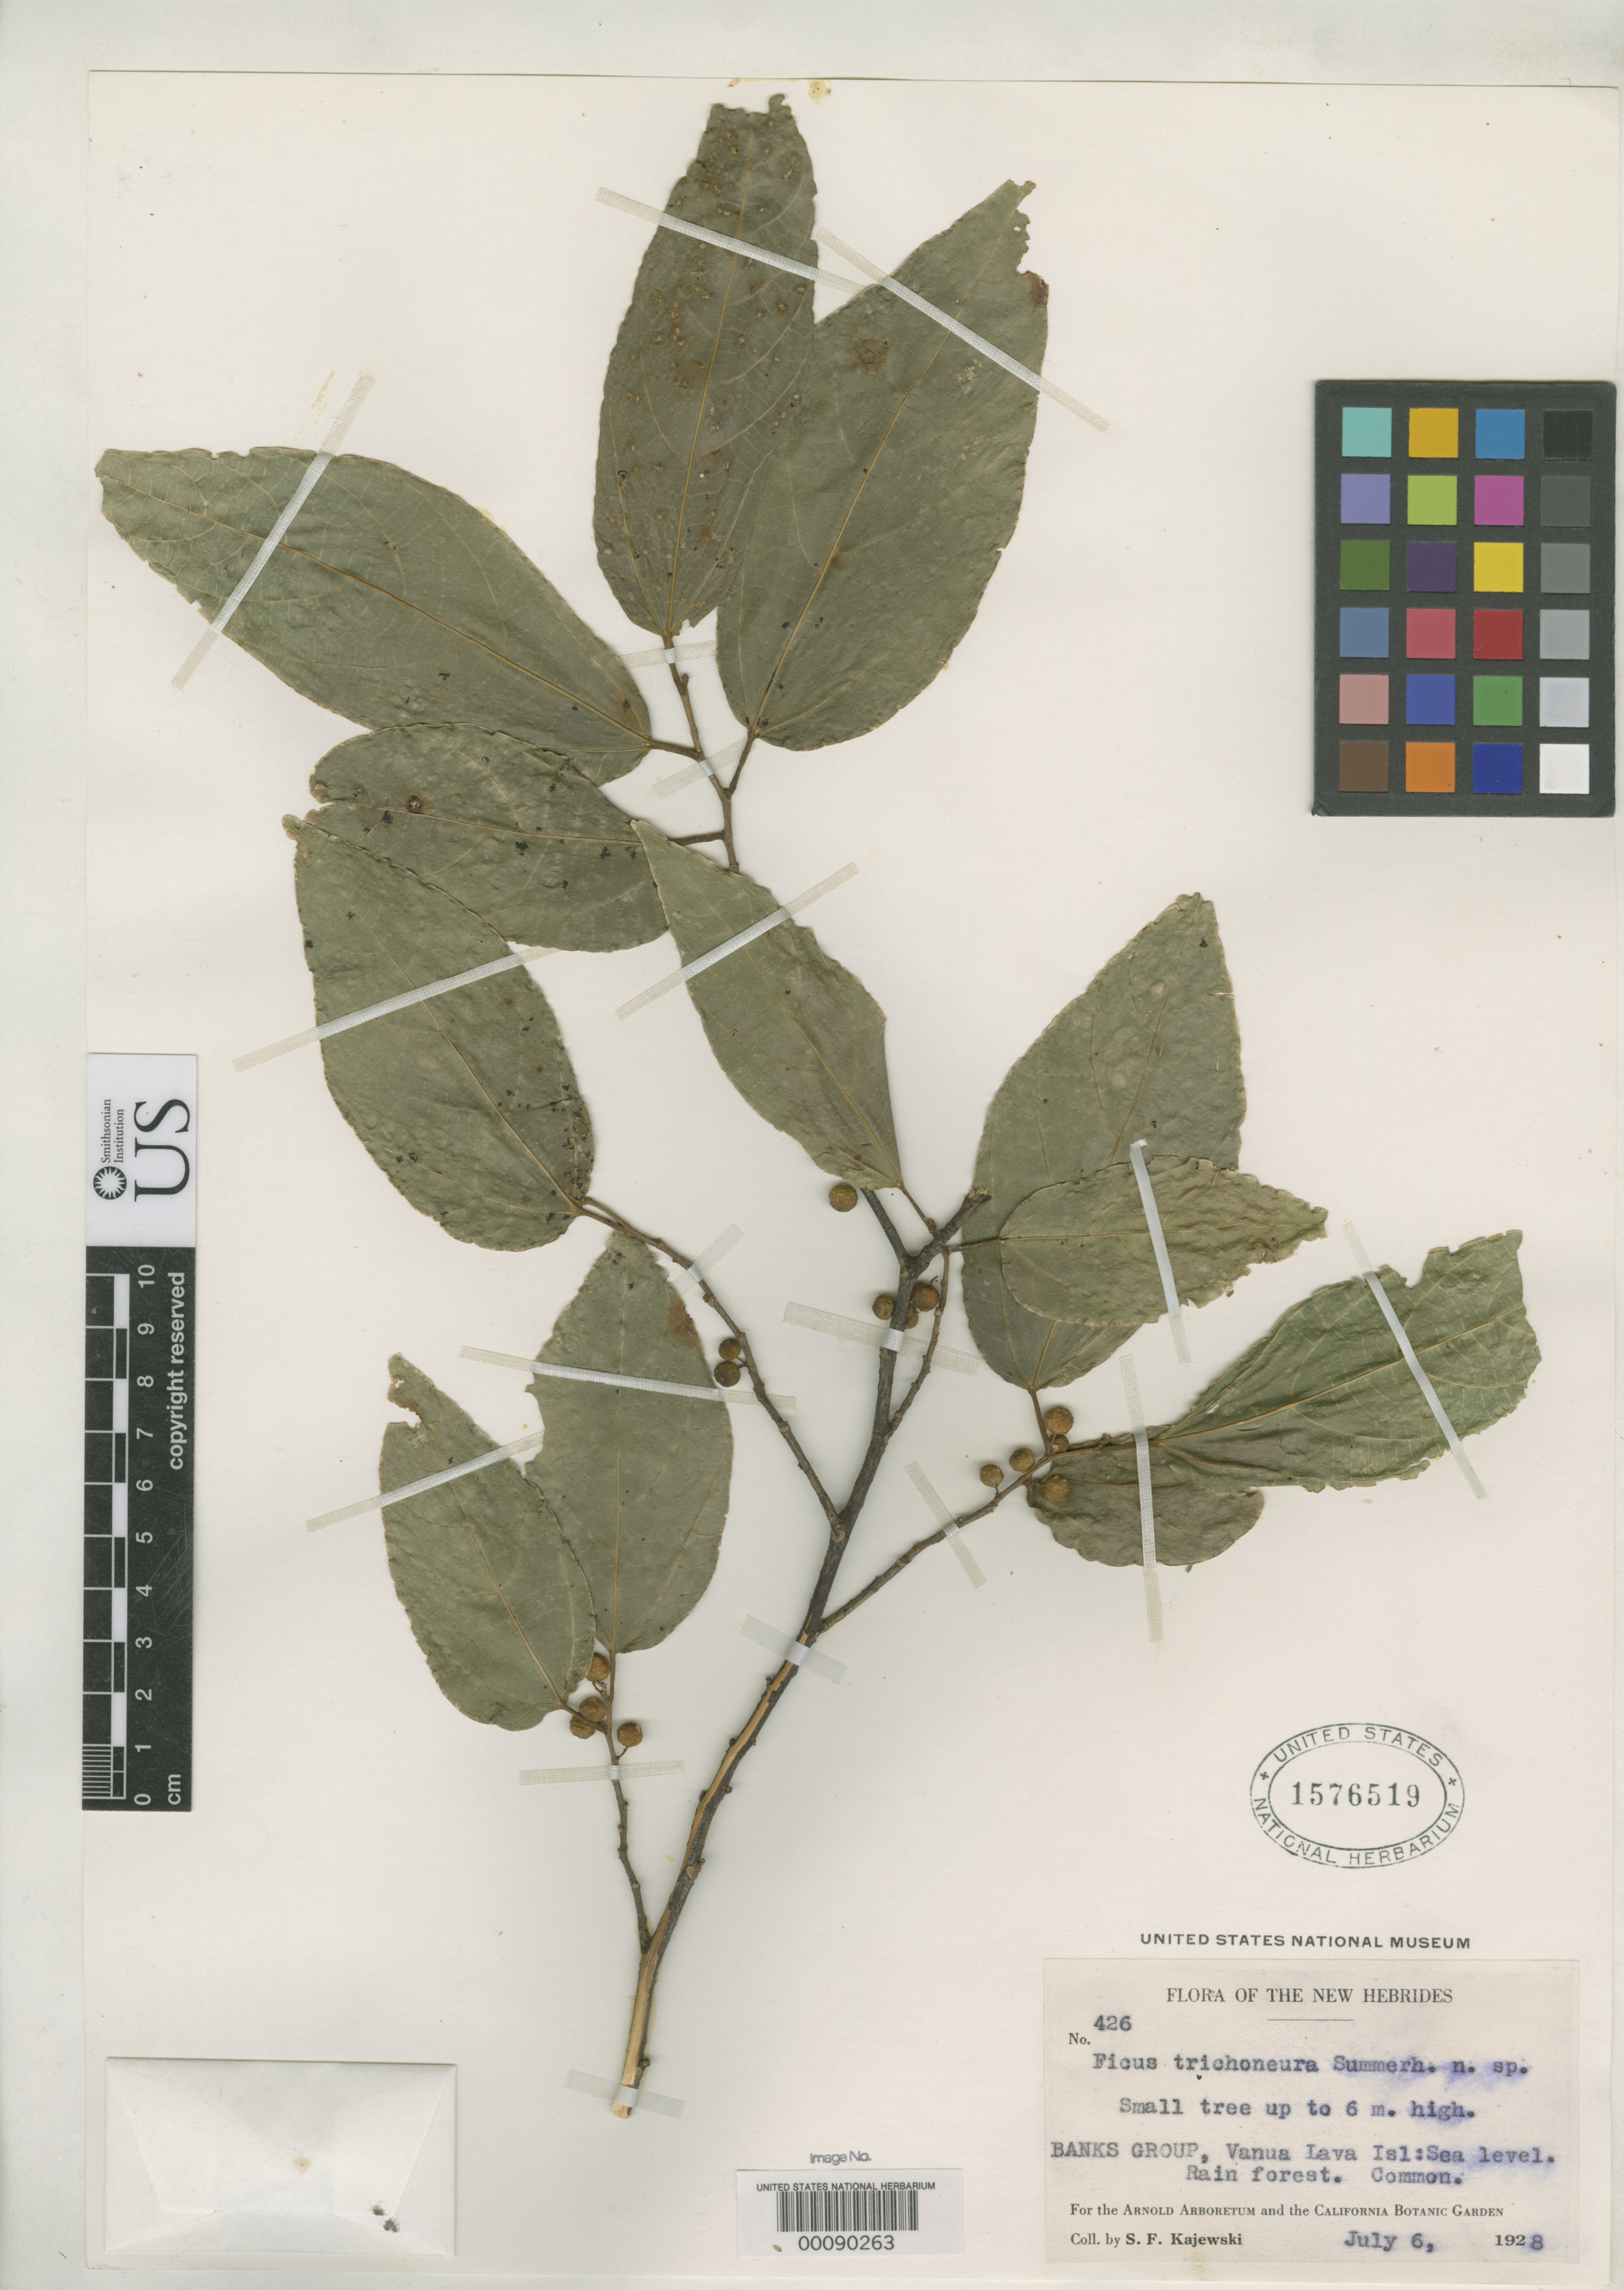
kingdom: Plantae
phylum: Tracheophyta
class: Magnoliopsida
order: Rosales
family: Moraceae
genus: Ficus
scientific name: Ficus trichoneura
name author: Summerh.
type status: Isotype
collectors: S. Kajewski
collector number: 426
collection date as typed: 06 Jul 1928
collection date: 1928-07-06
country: Vanuatu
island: Vanua Lava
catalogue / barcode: US 1576519